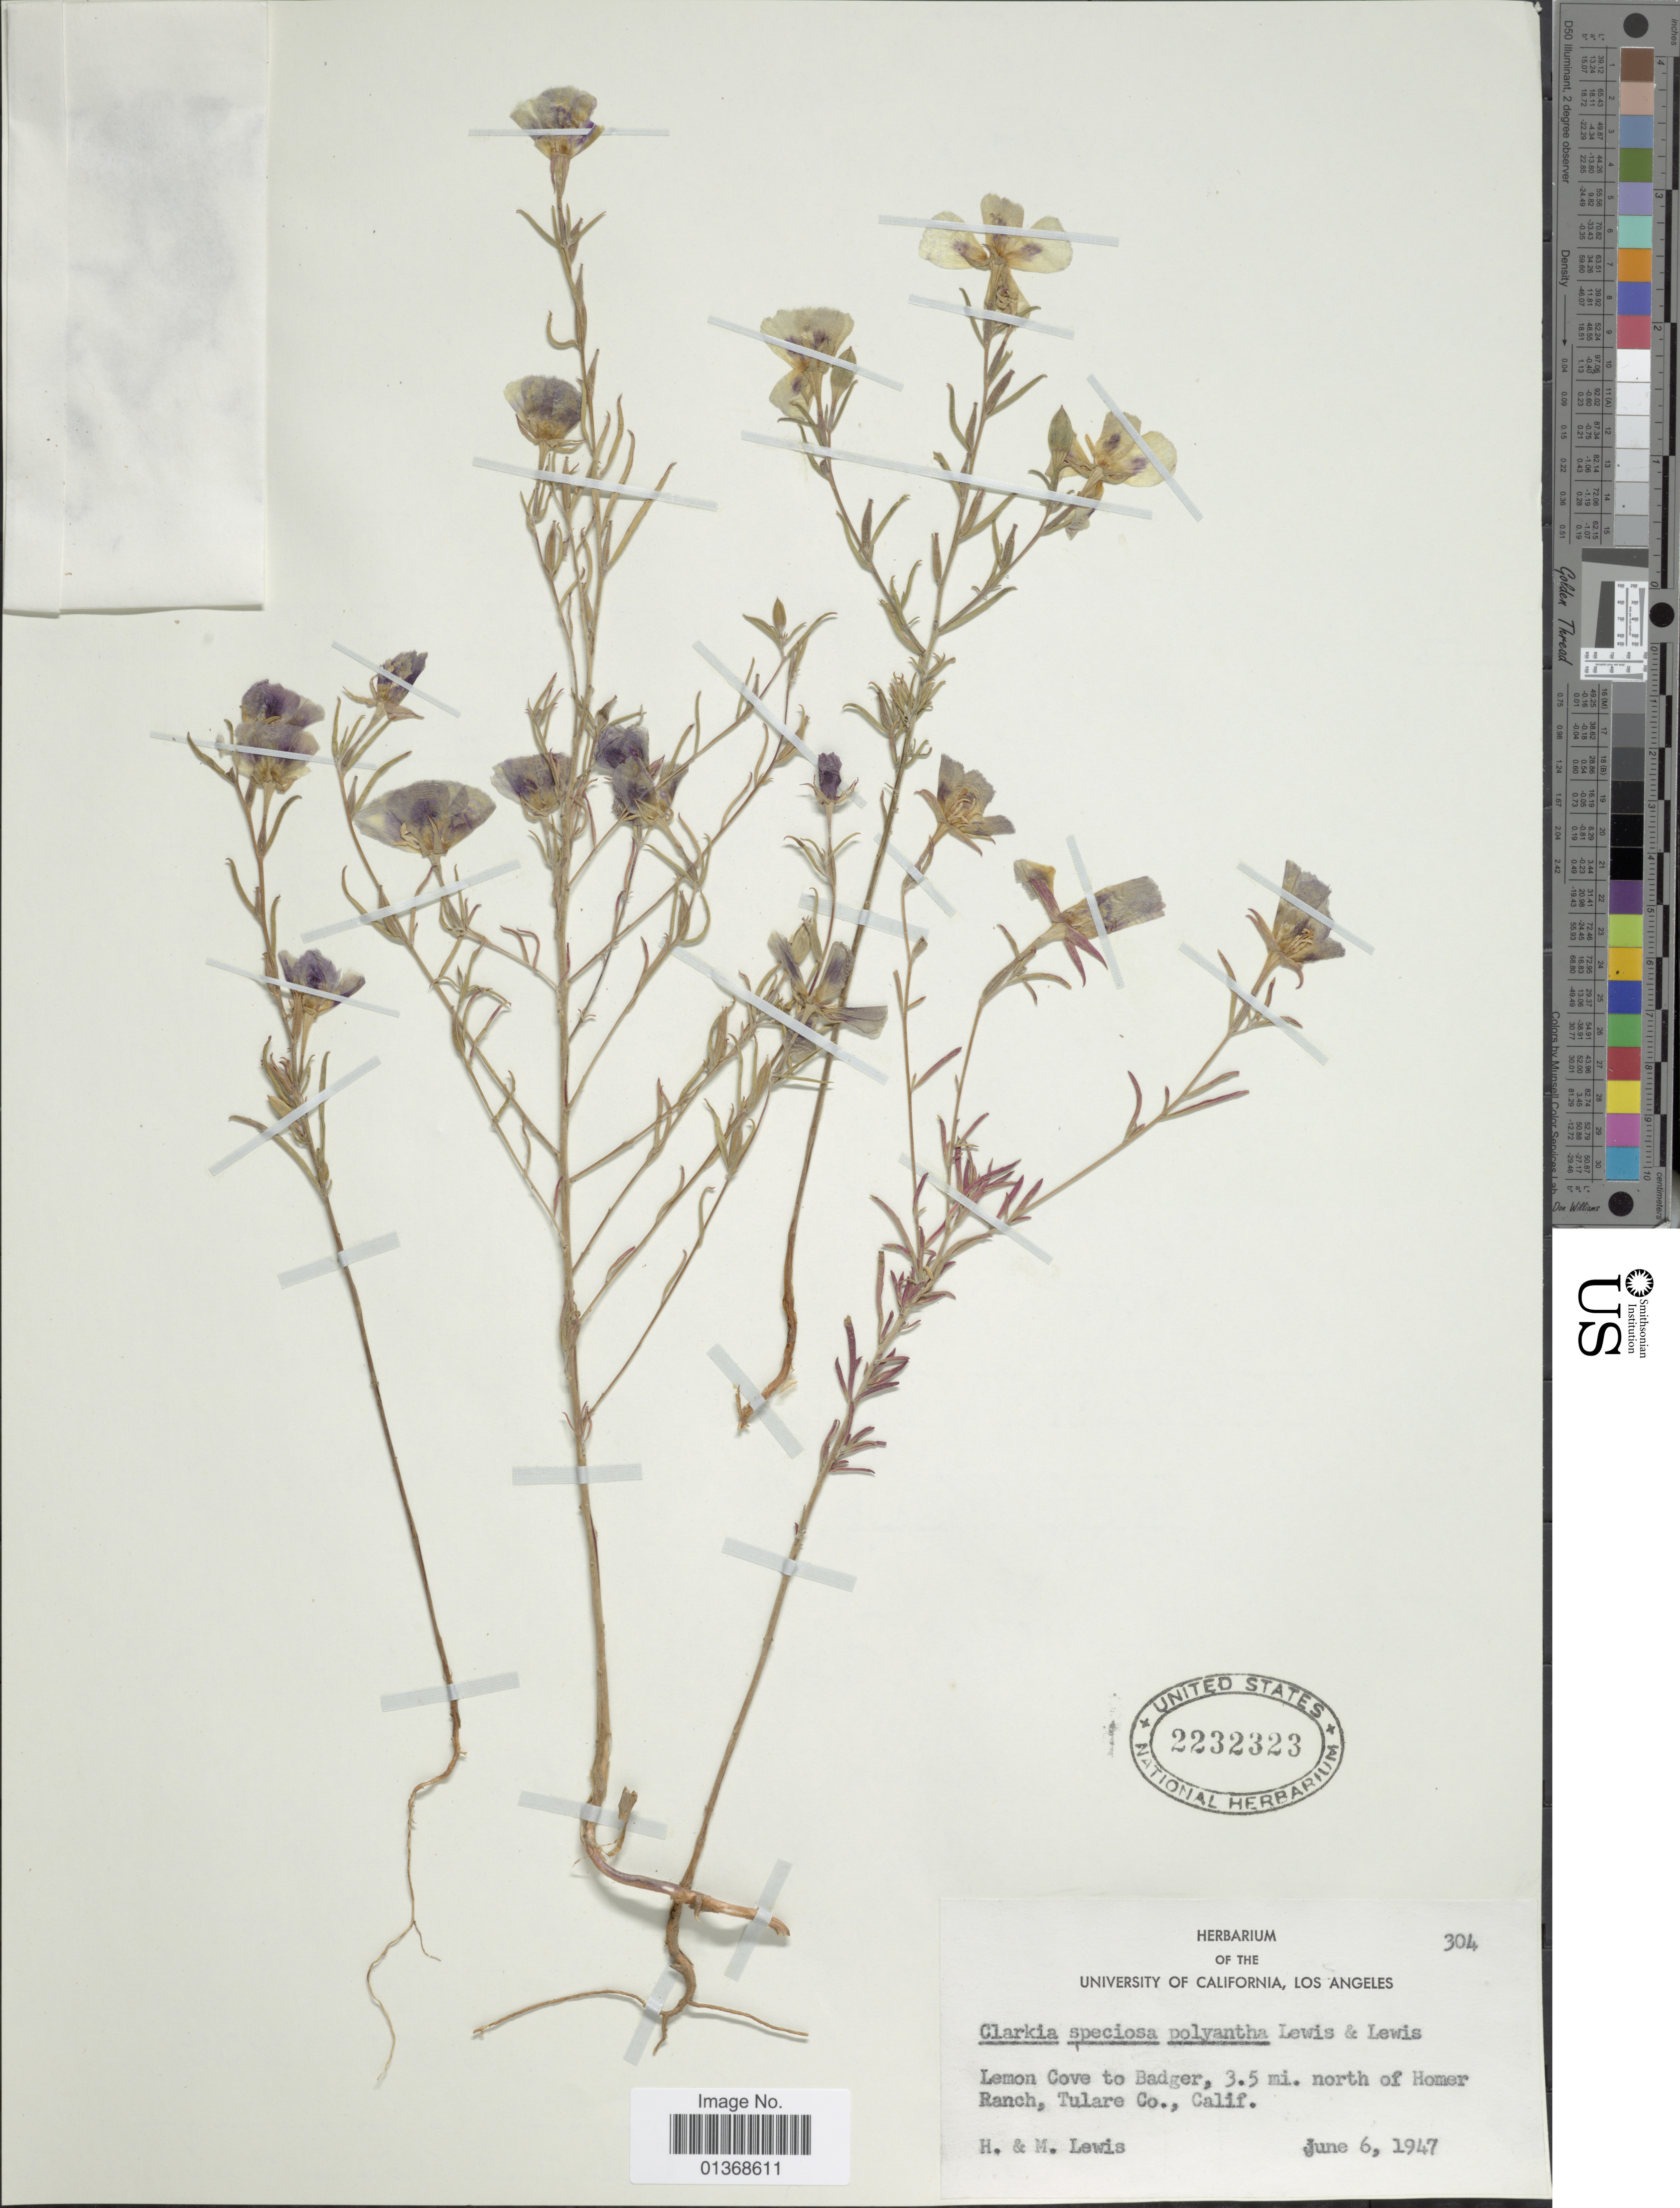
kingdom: Plantae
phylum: Tracheophyta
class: Magnoliopsida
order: Myrtales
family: Onagraceae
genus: Clarkia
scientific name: Clarkia speciosa subsp. polyantha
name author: F. H. Lewis & M.E. Lewis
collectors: H. Lewis & M. Lewis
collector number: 304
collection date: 1947-06-06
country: United States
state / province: California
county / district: Tulare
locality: Lemon Cove to Badger, 3.5 mi. north of Homer Ranch, Tulare Co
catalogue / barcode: US 2232323